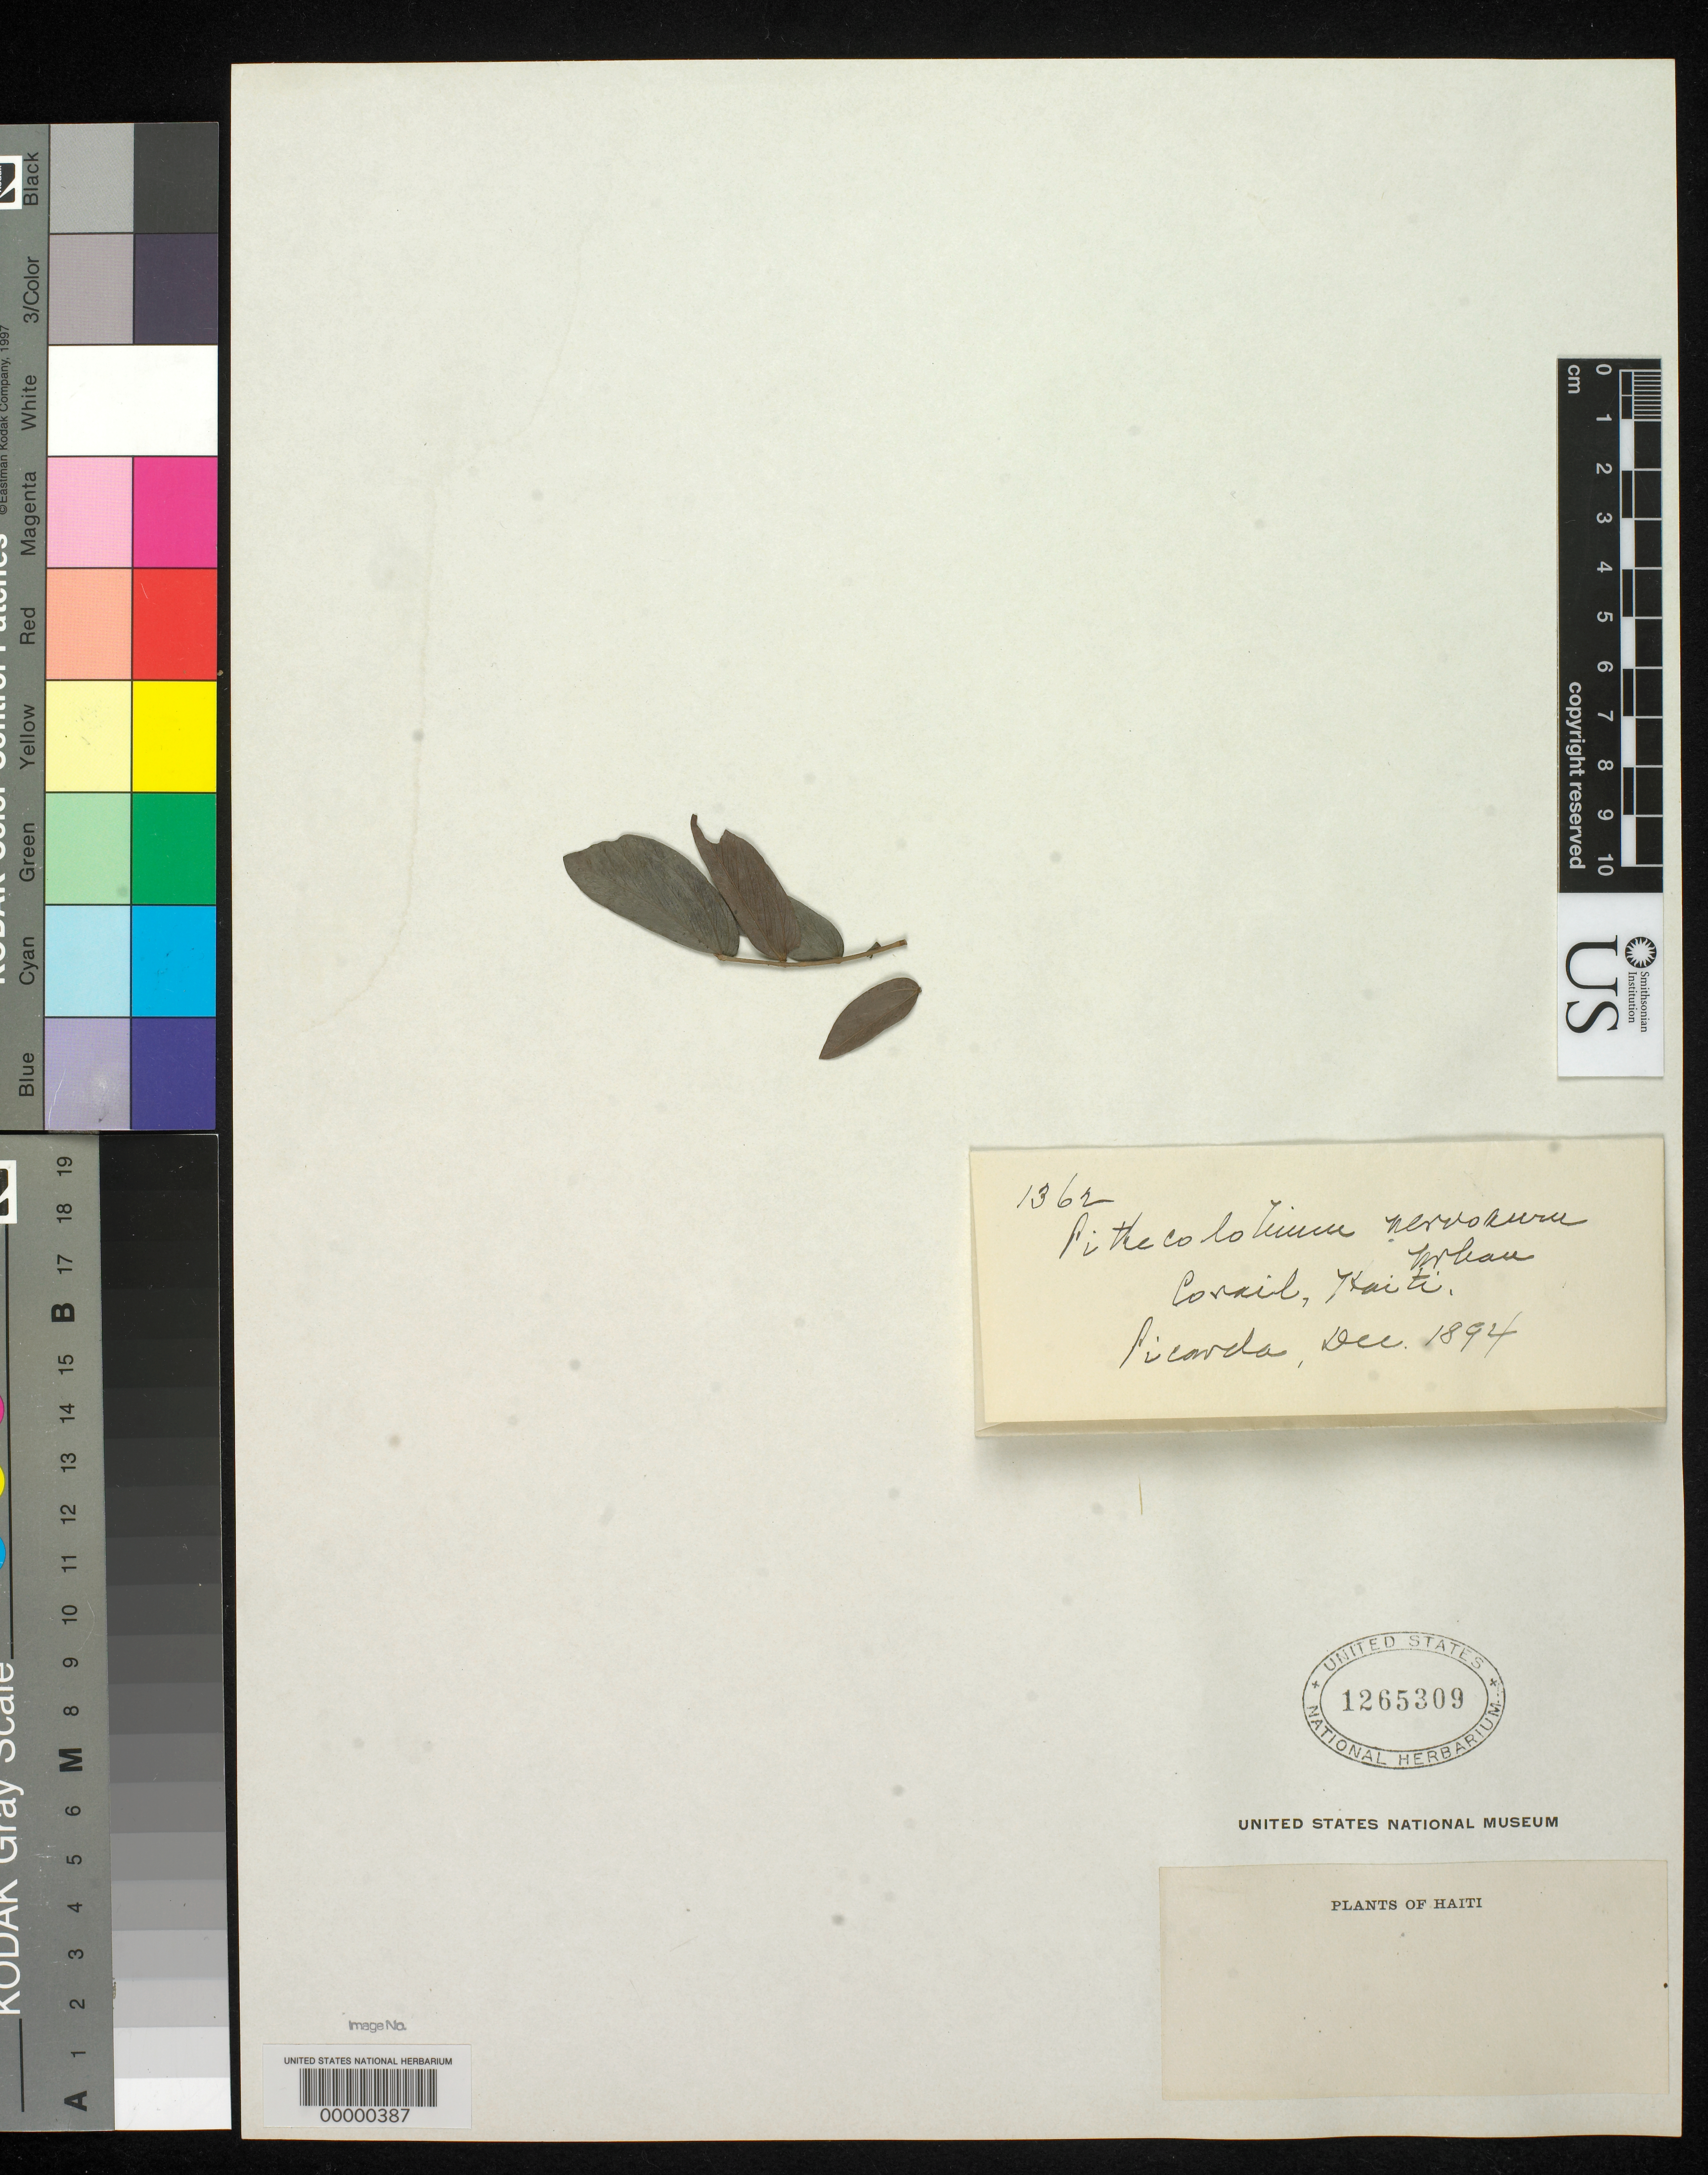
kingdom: Plantae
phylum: Tracheophyta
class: Magnoliopsida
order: Fabales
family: Fabaceae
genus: Pithecellobium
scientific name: Pithecellobium nervosum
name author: Urb.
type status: Isotype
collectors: L. Picarda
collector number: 1362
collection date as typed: Dec 1894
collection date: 1894-12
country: Haiti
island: Hispaniola Island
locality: Corail.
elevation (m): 1200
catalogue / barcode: US 1265309